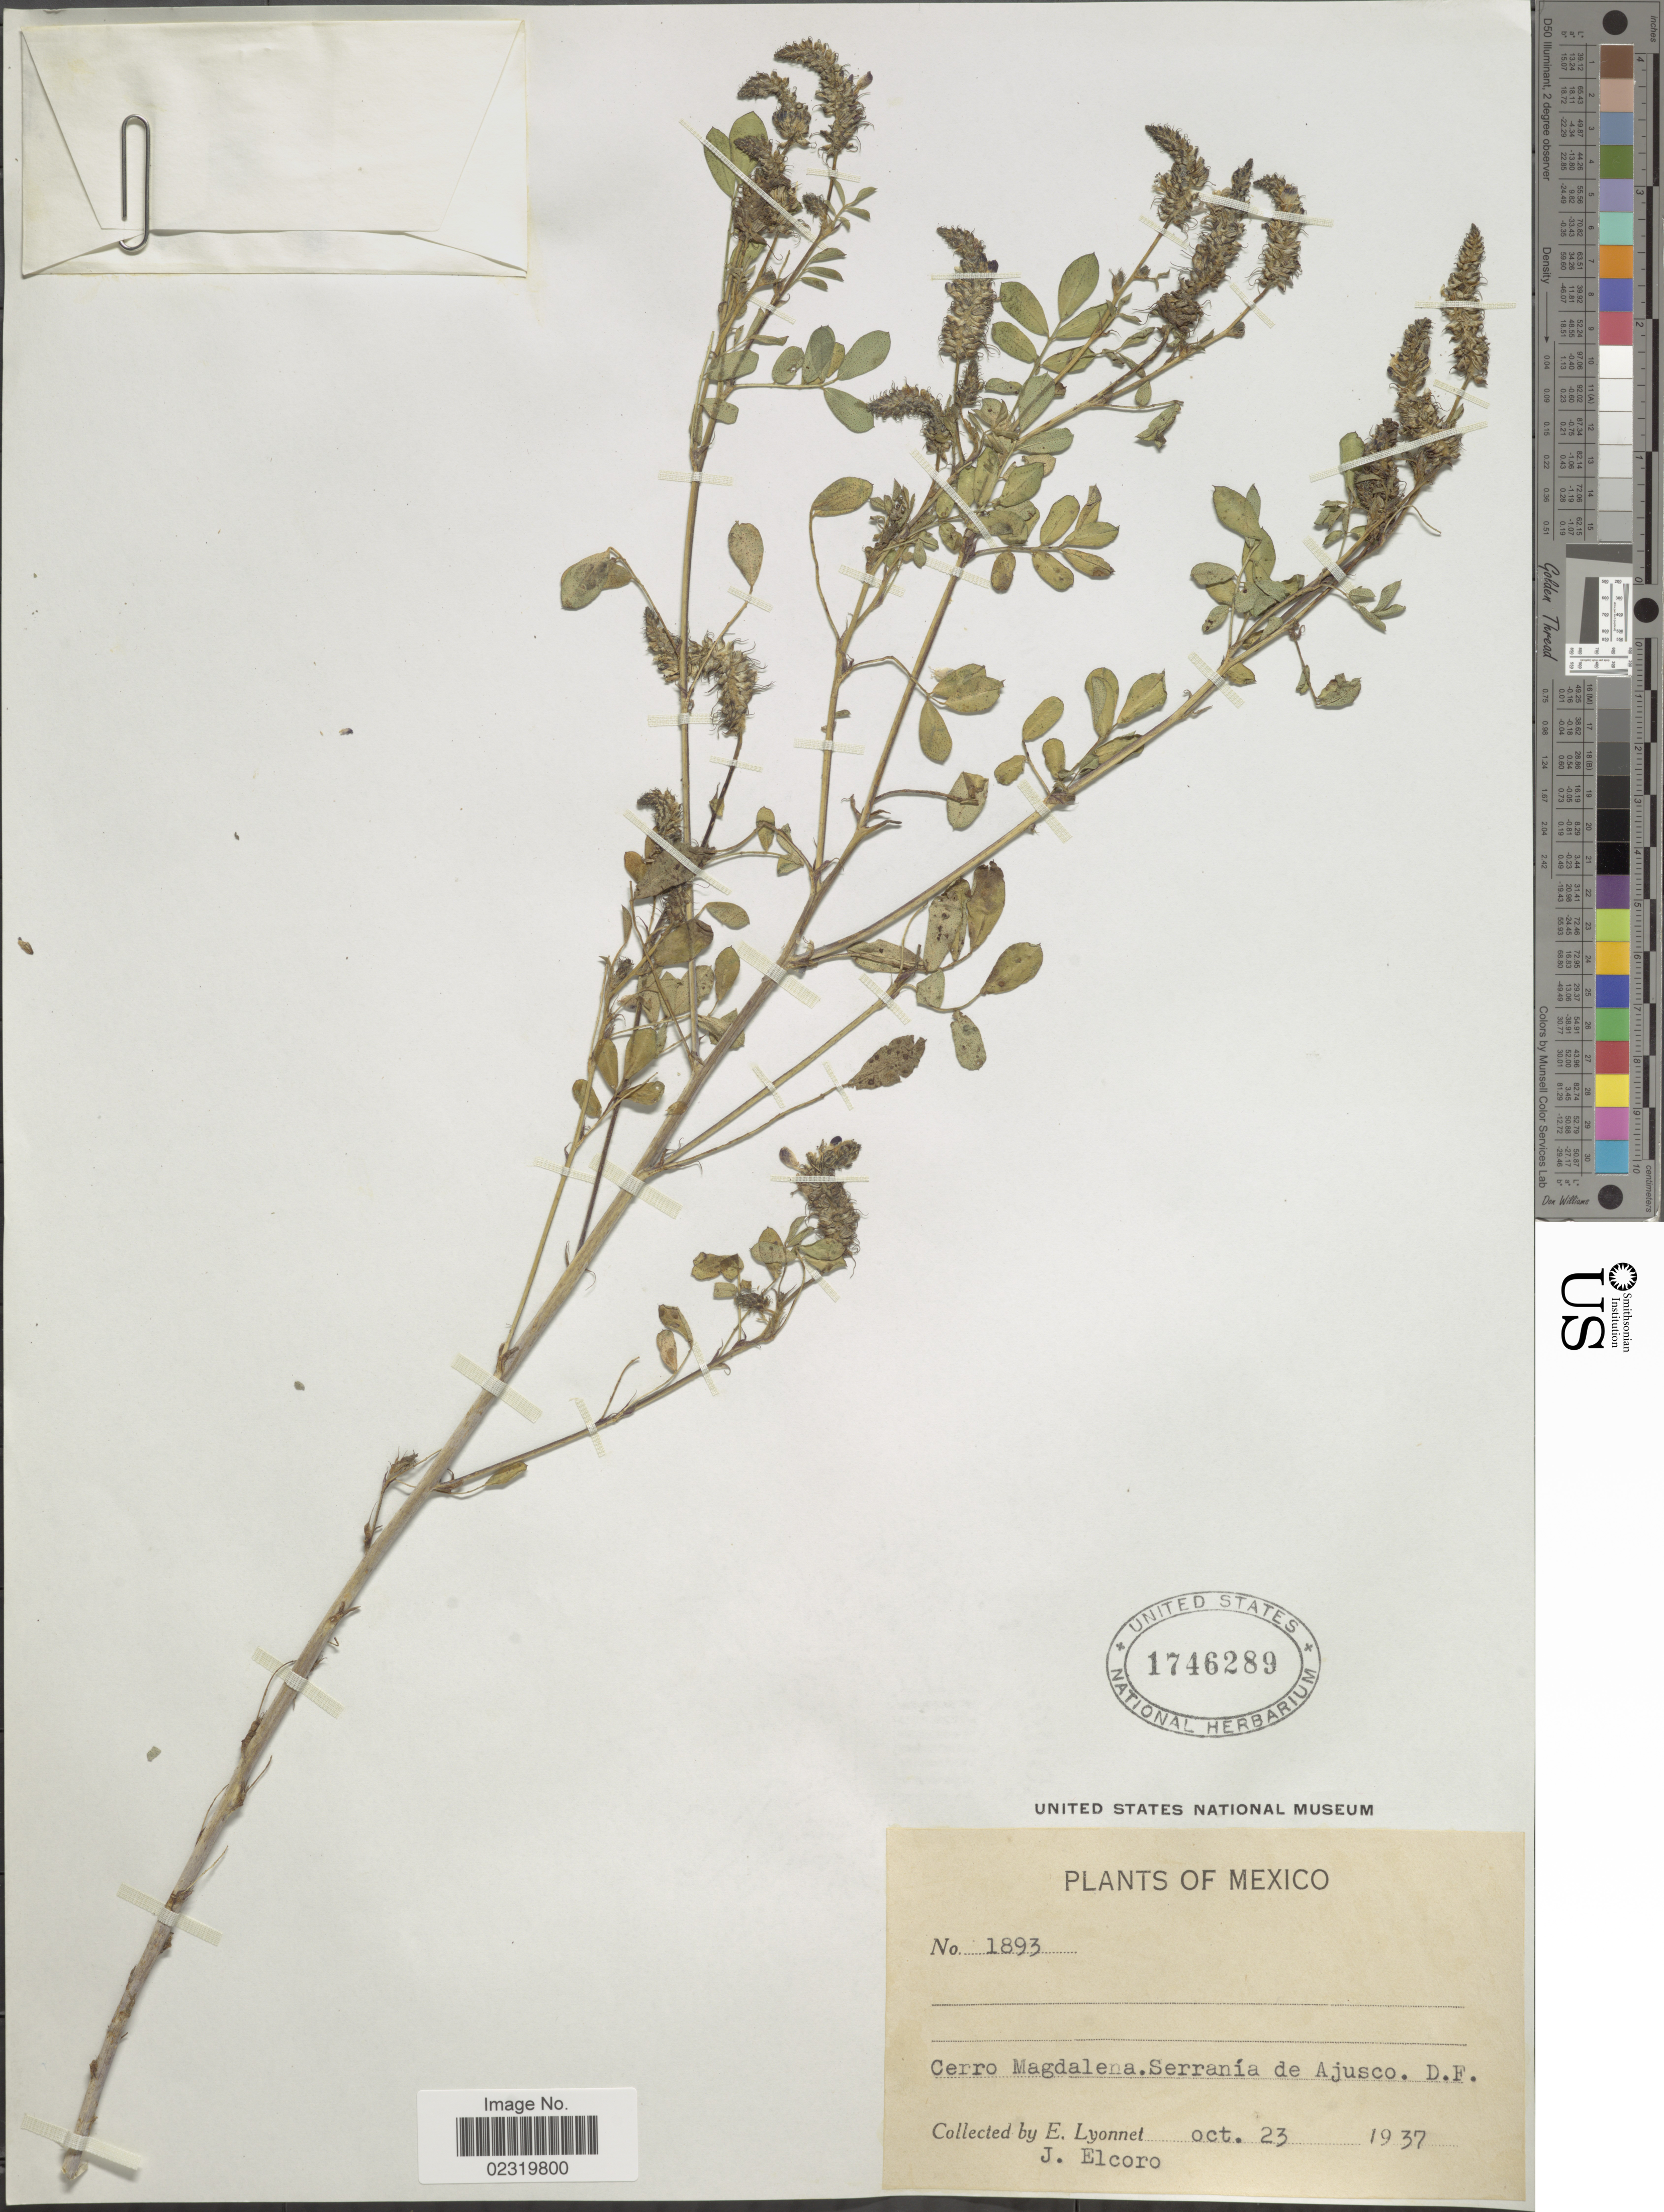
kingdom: Plantae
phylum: Tracheophyta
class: Magnoliopsida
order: Fabales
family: Fabaceae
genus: Dalea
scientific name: Dalea obovatifolia var. obovatifolia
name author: Ortega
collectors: E. Lyonnet & J. Elcoro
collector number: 1893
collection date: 1937-10-23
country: Mexico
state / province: Distrito Federal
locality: Cerro Magdalena. Serranía de Ajusco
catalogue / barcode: US 1746289